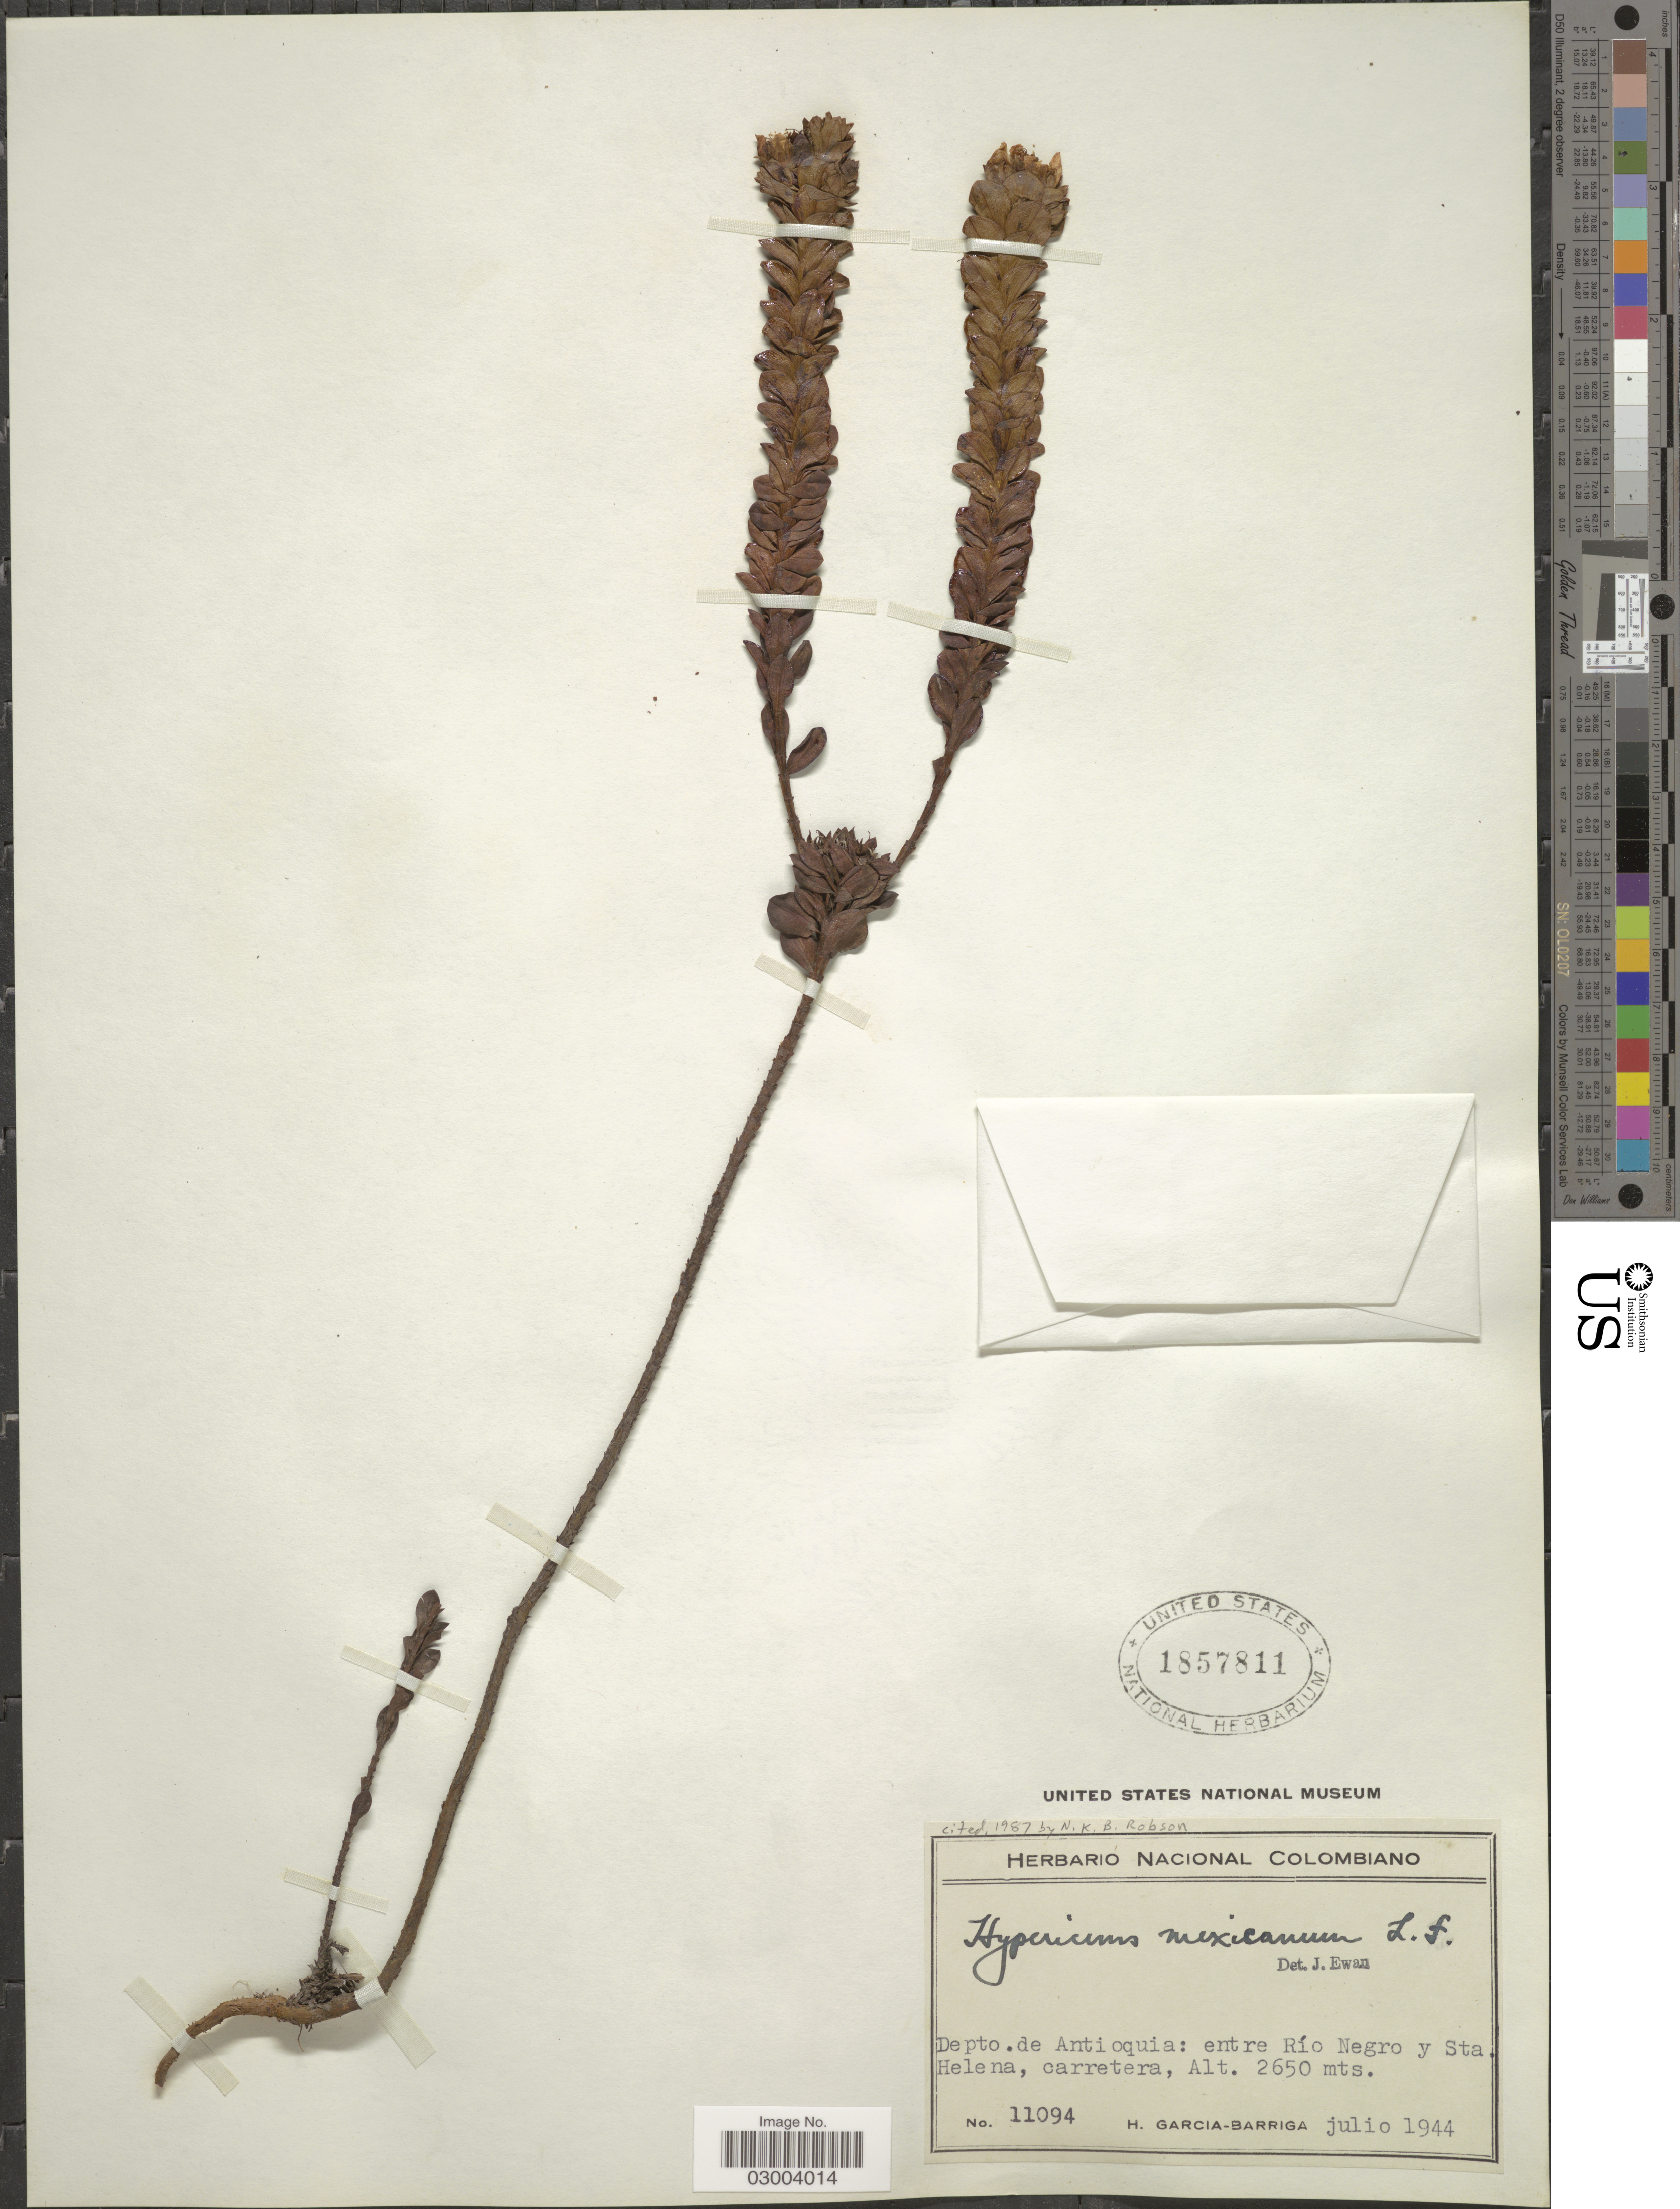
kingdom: Plantae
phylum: Tracheophyta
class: Magnoliopsida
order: Malpighiales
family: Hypericaceae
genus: Hypericum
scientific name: Hypericum mexicanum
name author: L.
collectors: H. García Barriga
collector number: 11094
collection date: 1944-07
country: Colombia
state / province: Antioquia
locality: Depto. de Antioquia: entre Río Negro y Sta. Helena, carretera.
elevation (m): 2650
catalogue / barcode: US 1857811